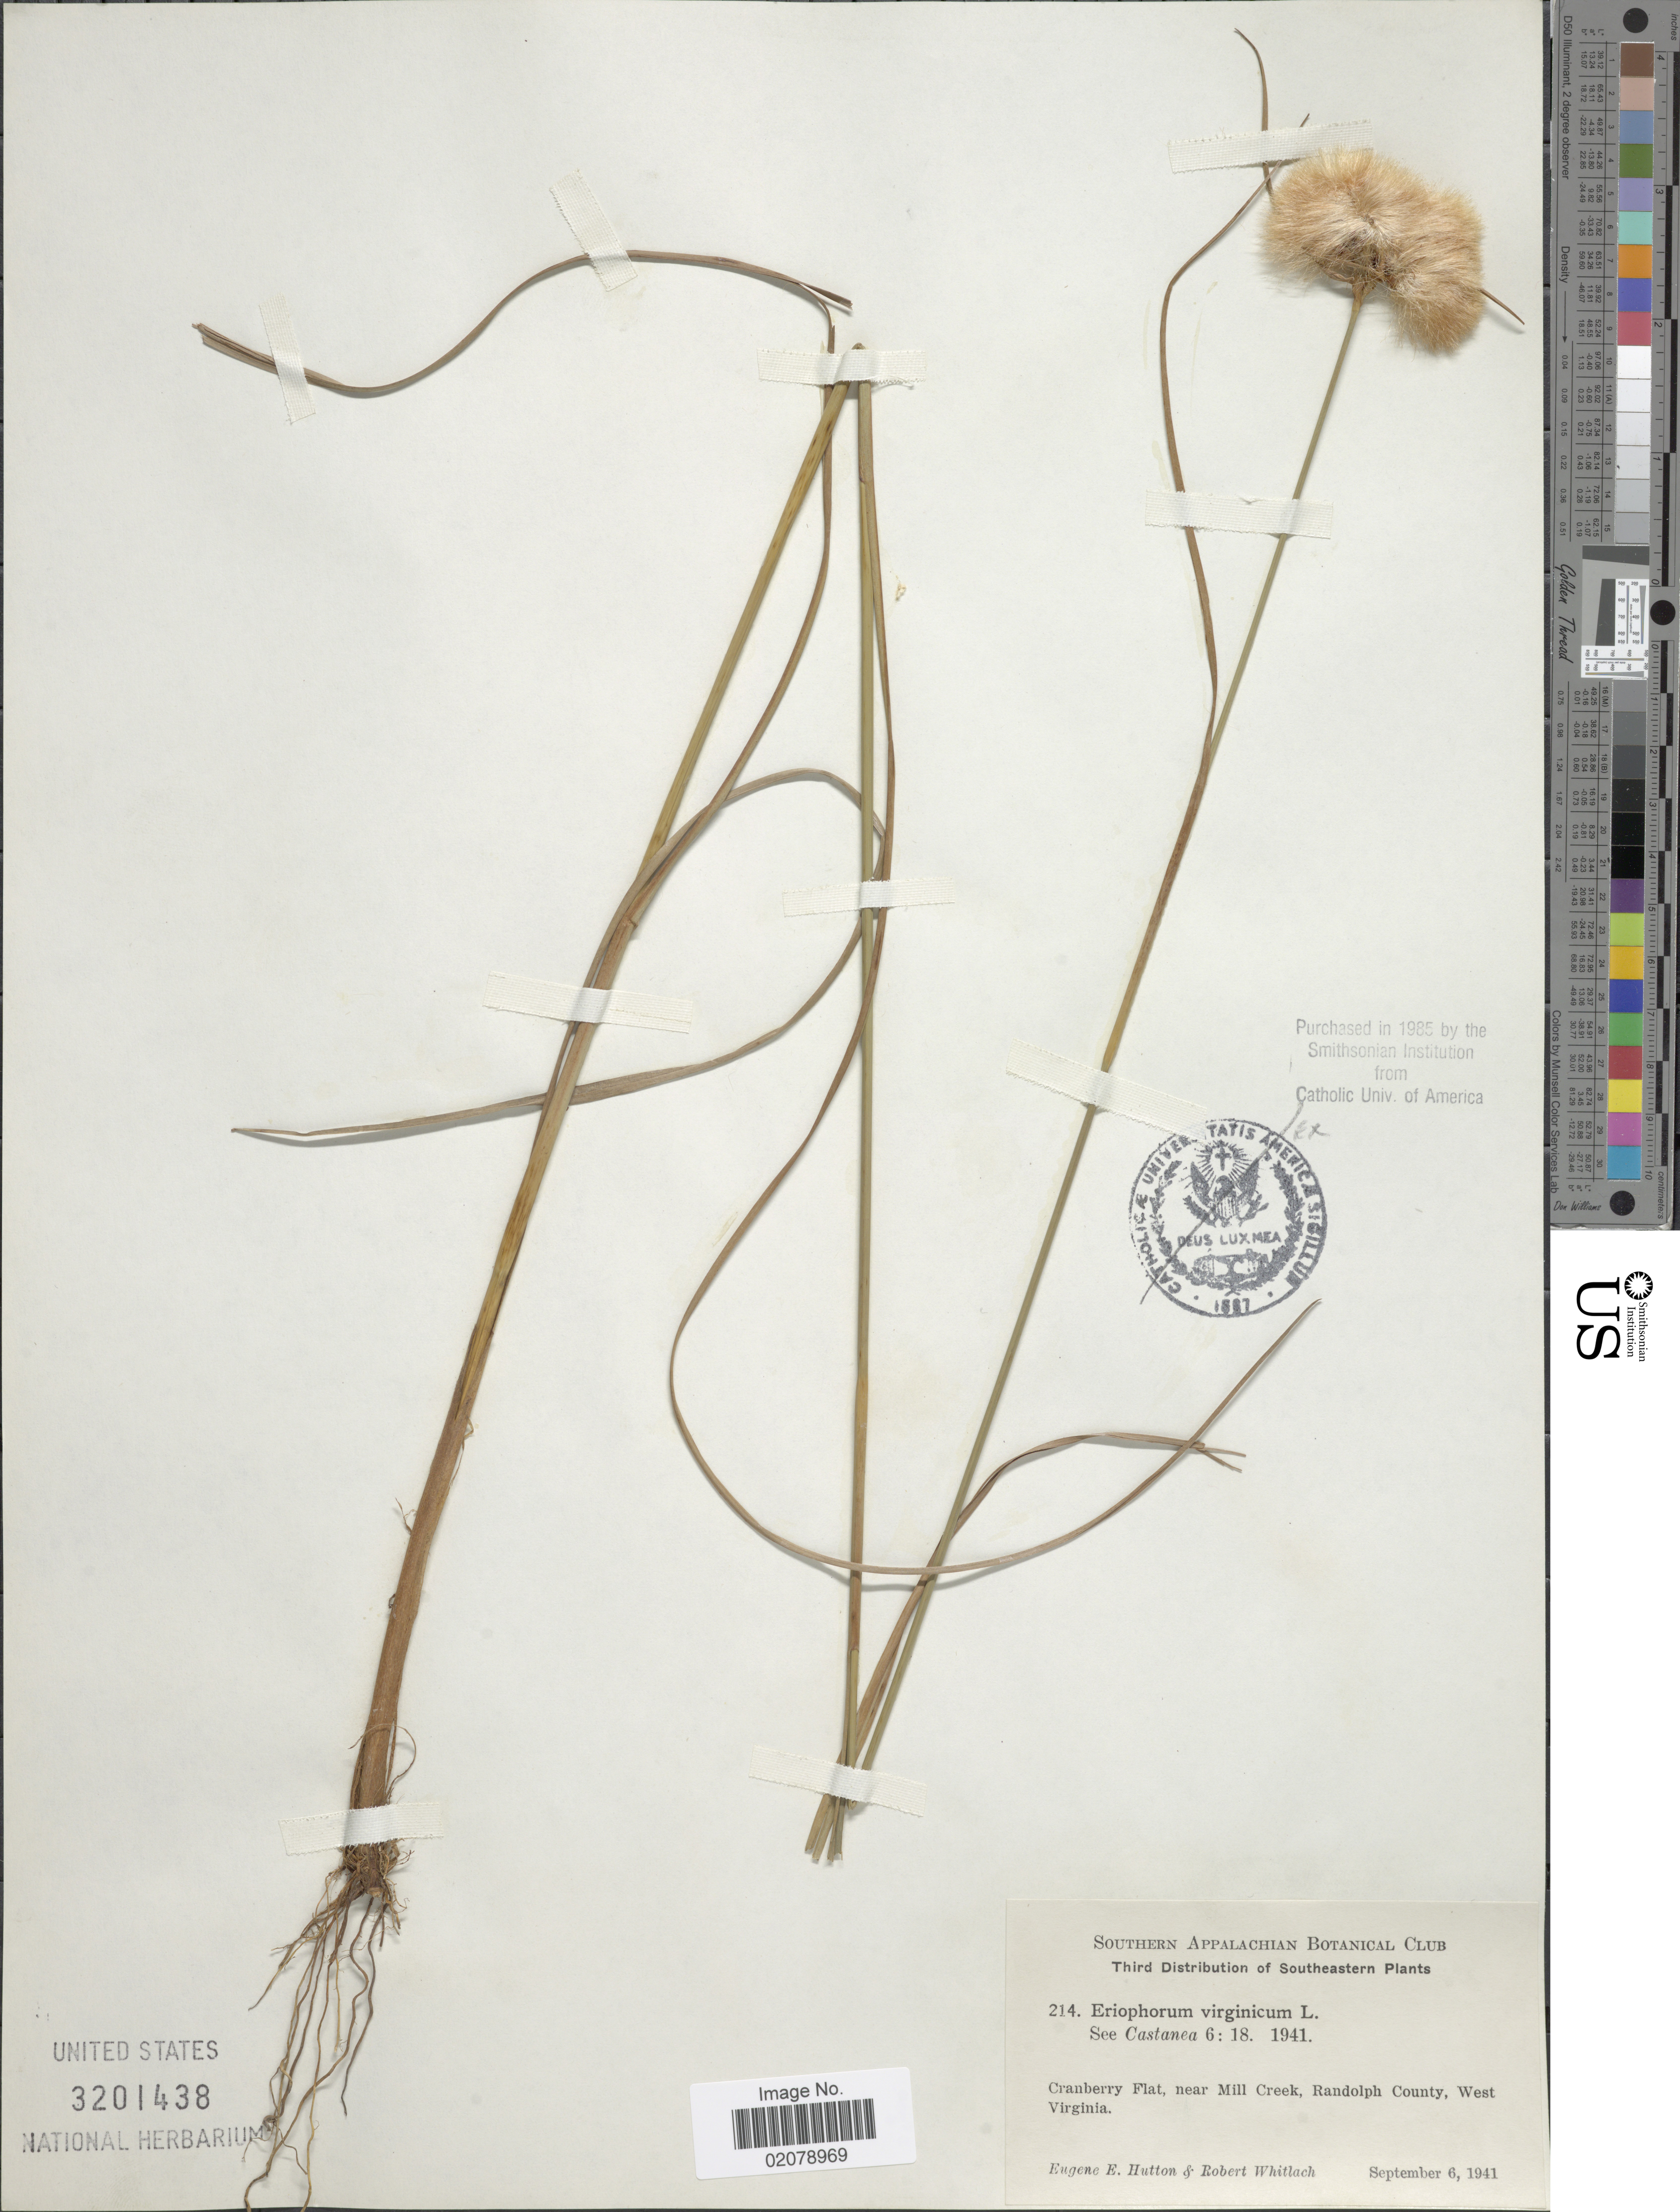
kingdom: Plantae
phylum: Tracheophyta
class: Liliopsida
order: Poales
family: Cyperaceae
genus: Eriophorum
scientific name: Eriophorum virginicum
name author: L.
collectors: E. Hutton & R. Whitlach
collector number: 214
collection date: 1941-09-06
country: United States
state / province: West Virginia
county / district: Randolph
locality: Cranberry Flat, near Mill Creek, Randolph County, West Virginia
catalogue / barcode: US 3201438